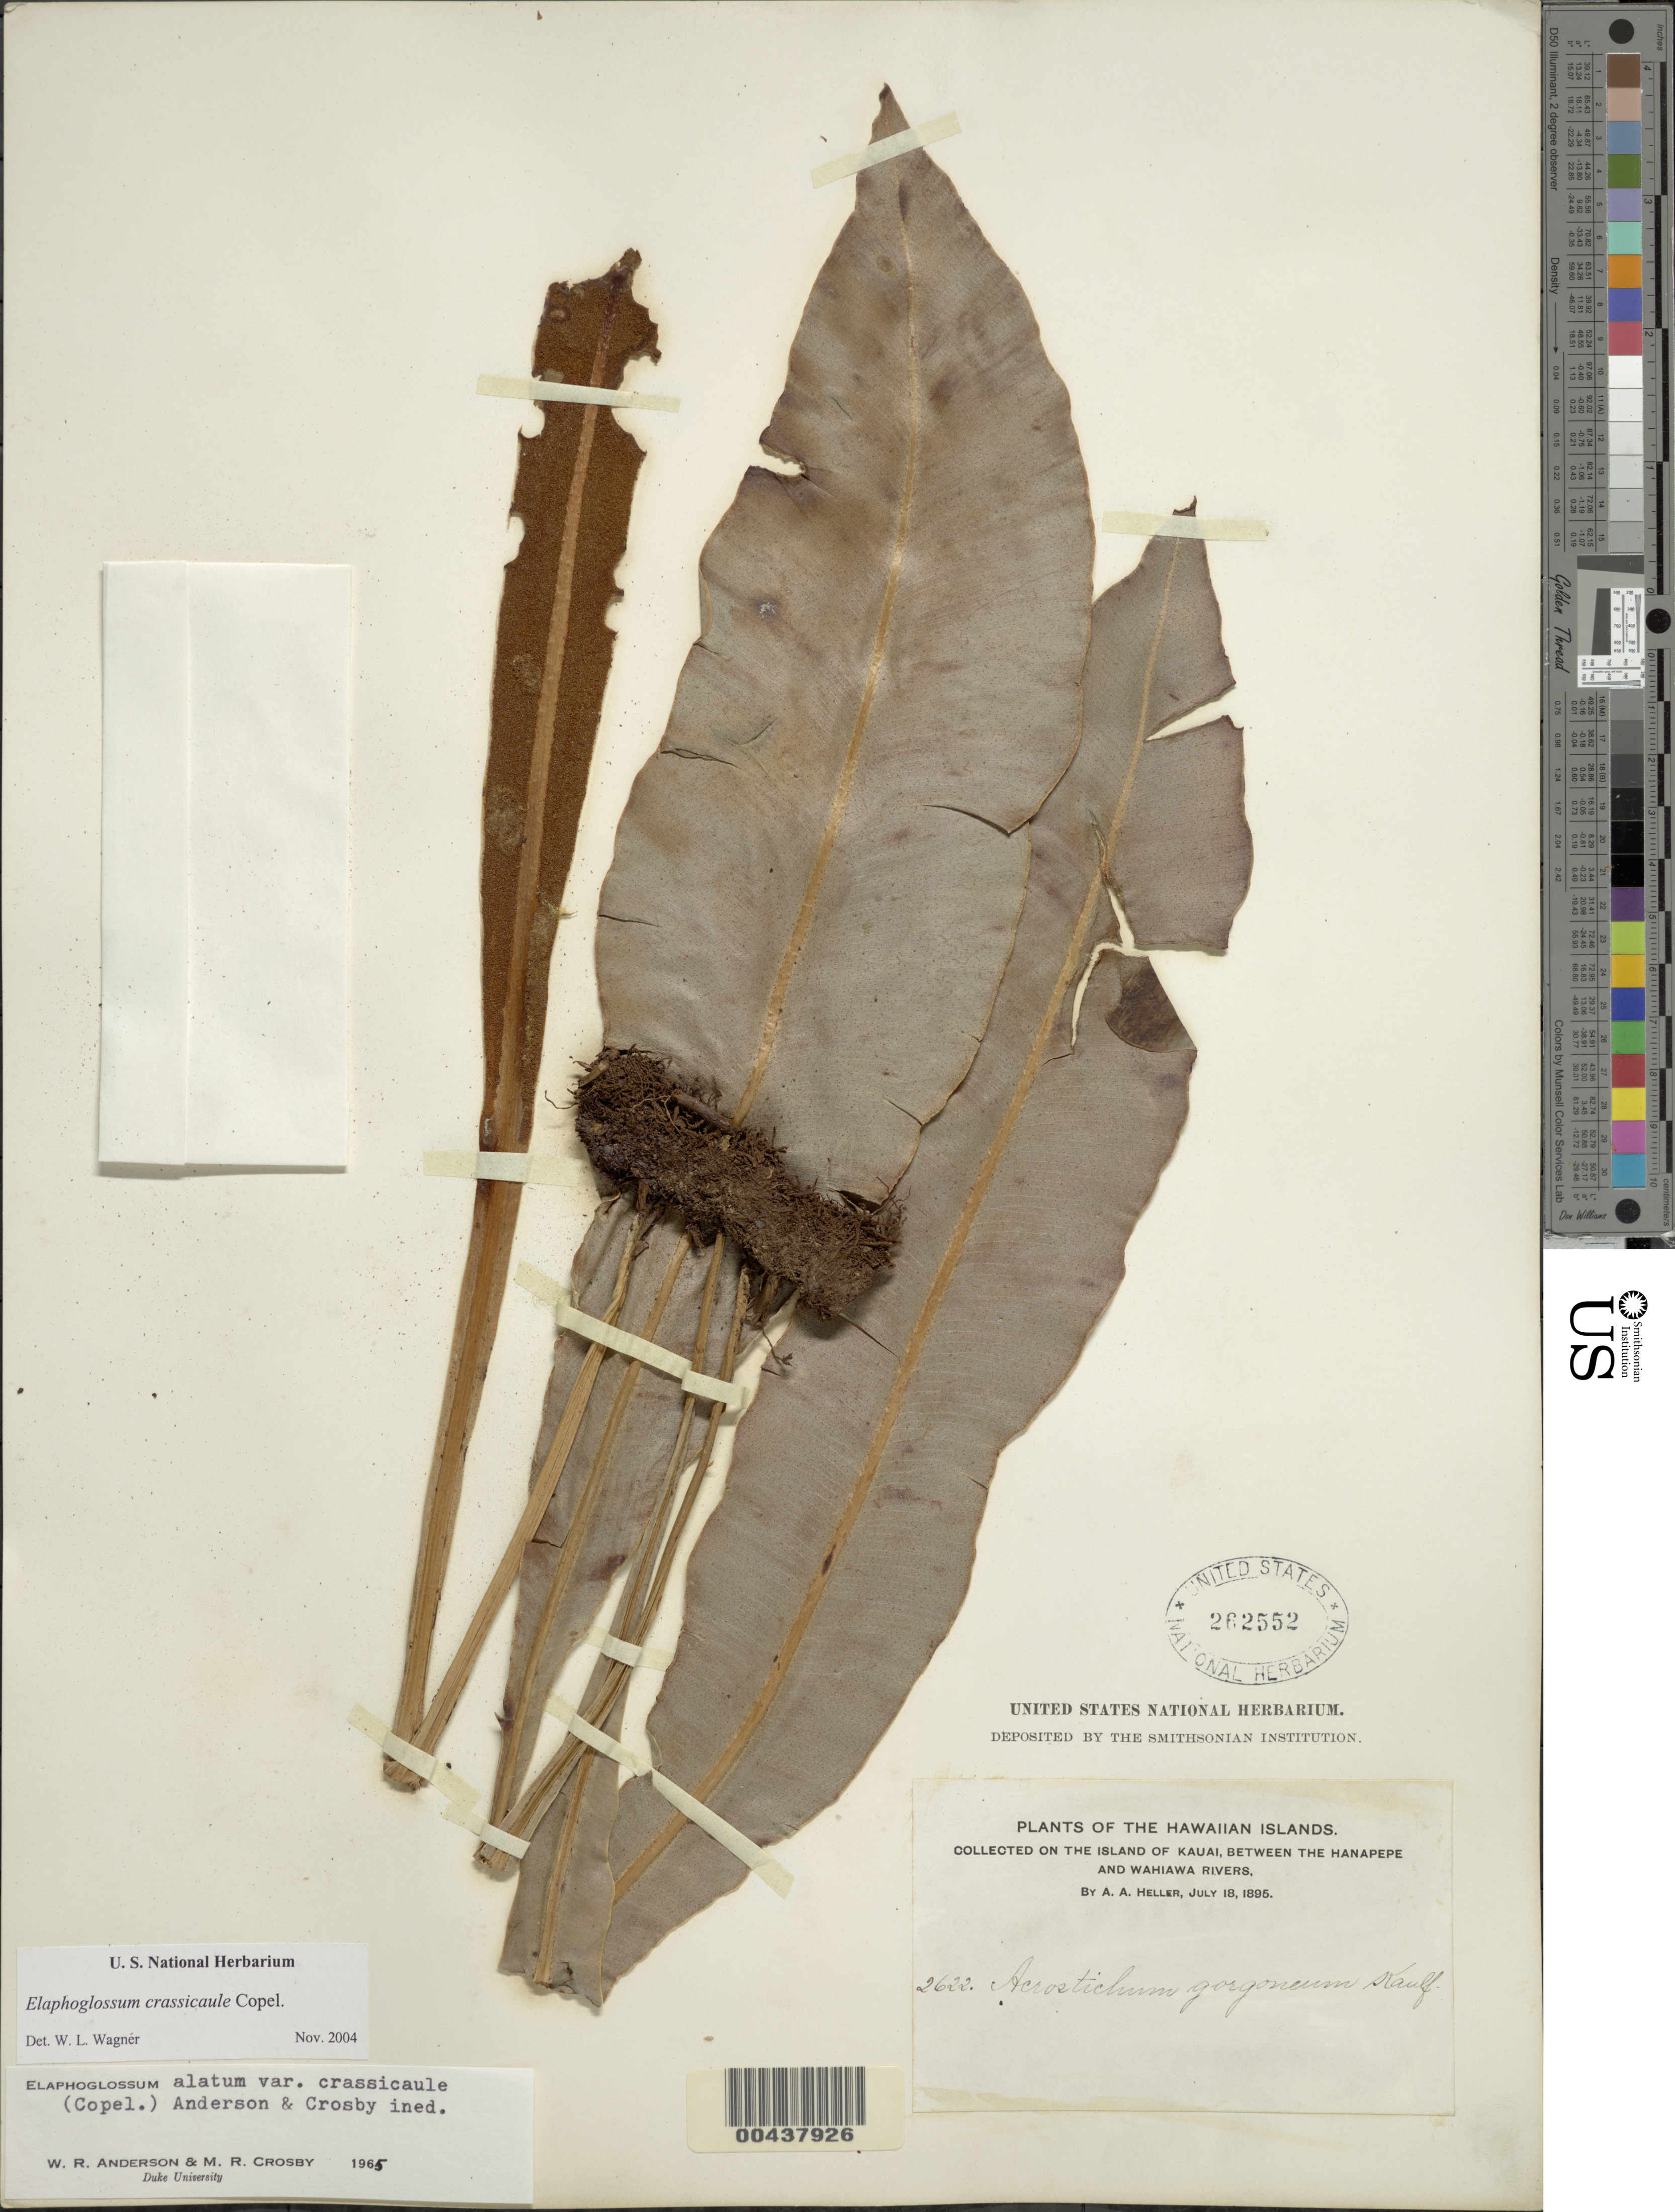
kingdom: Plantae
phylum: Tracheophyta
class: Polypodiopsida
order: Polypodiales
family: Dryopteridaceae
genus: Elaphoglossum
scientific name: Elaphoglossum crassicaule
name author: Copel.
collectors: A. A. Heller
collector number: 2622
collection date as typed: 18 Jul 1895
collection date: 1895-07-18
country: United States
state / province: Hawaii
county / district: Kauai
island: Kaua'i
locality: Between the Hanapape and Wahiawa Rivers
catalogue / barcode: US 262552